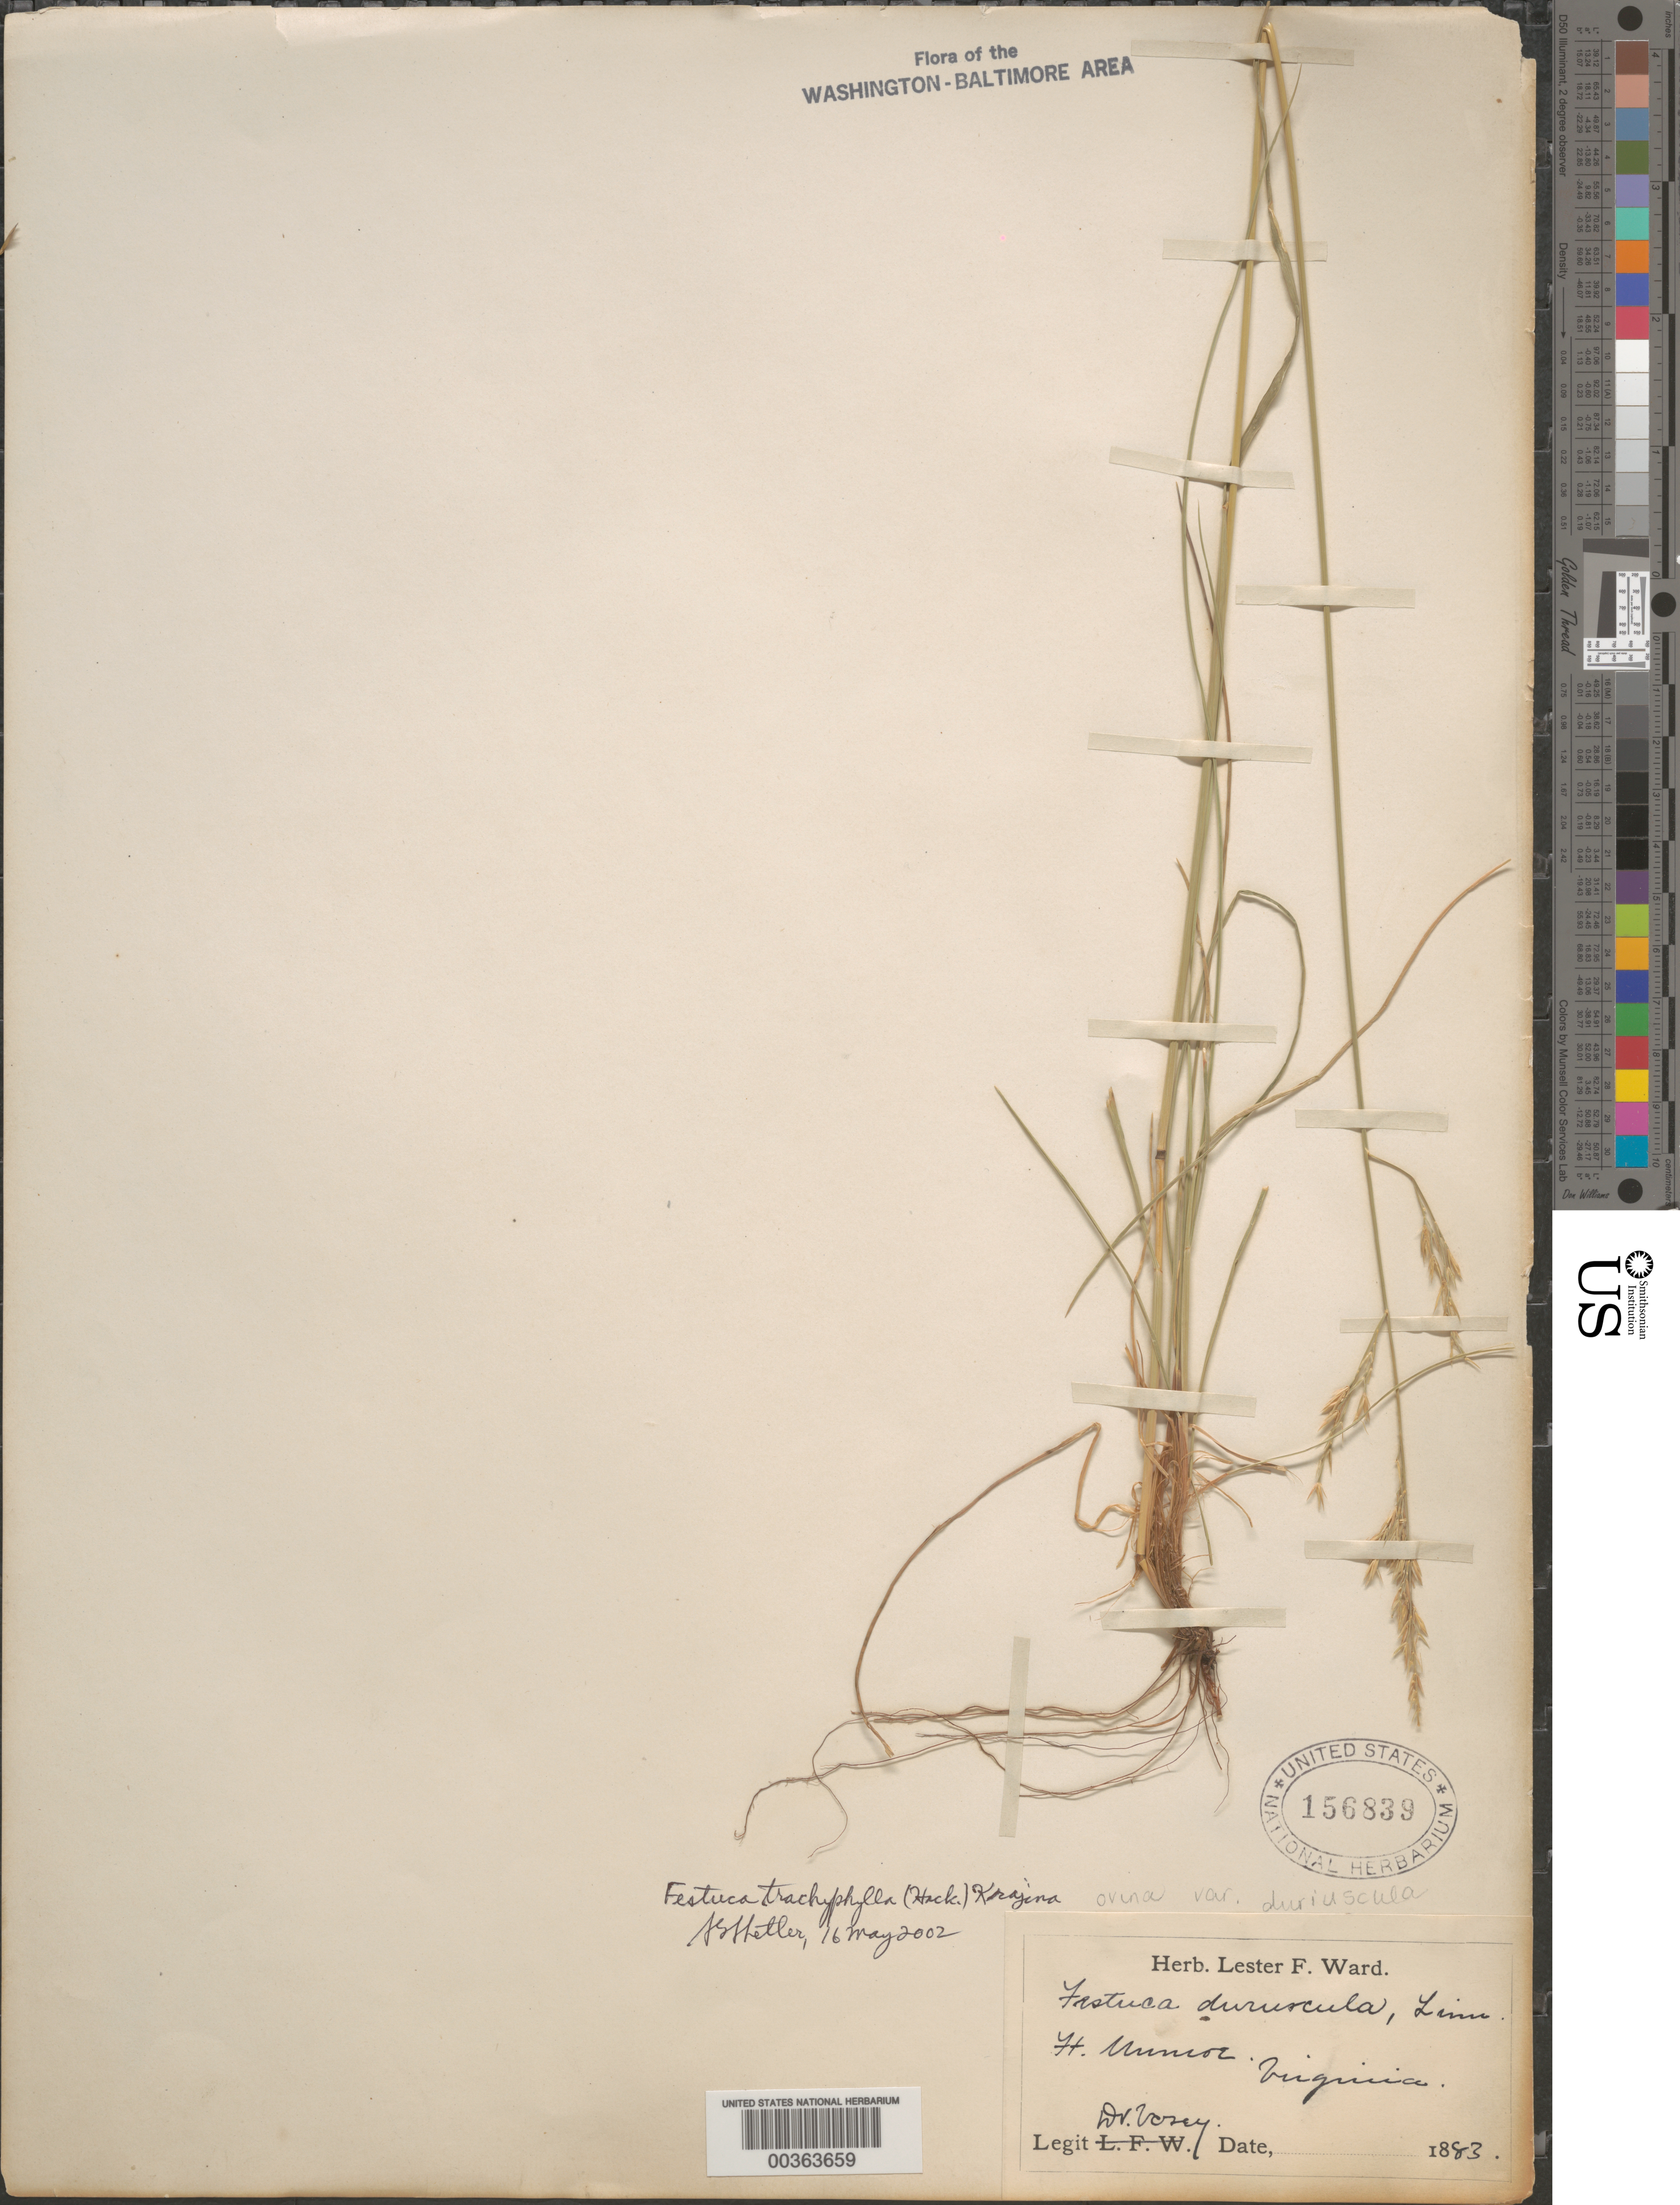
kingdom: Plantae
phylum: Tracheophyta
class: Liliopsida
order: Poales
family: Poaceae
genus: Festuca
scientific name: Festuca trachyphylla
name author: (Hack.) Krajina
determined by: Shetler, Stanwyn G., (US), NMNH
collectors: G. Vasey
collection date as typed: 1883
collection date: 1883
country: United States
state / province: Virginia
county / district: City of Hampton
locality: Fort Munroe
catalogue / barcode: US 156839